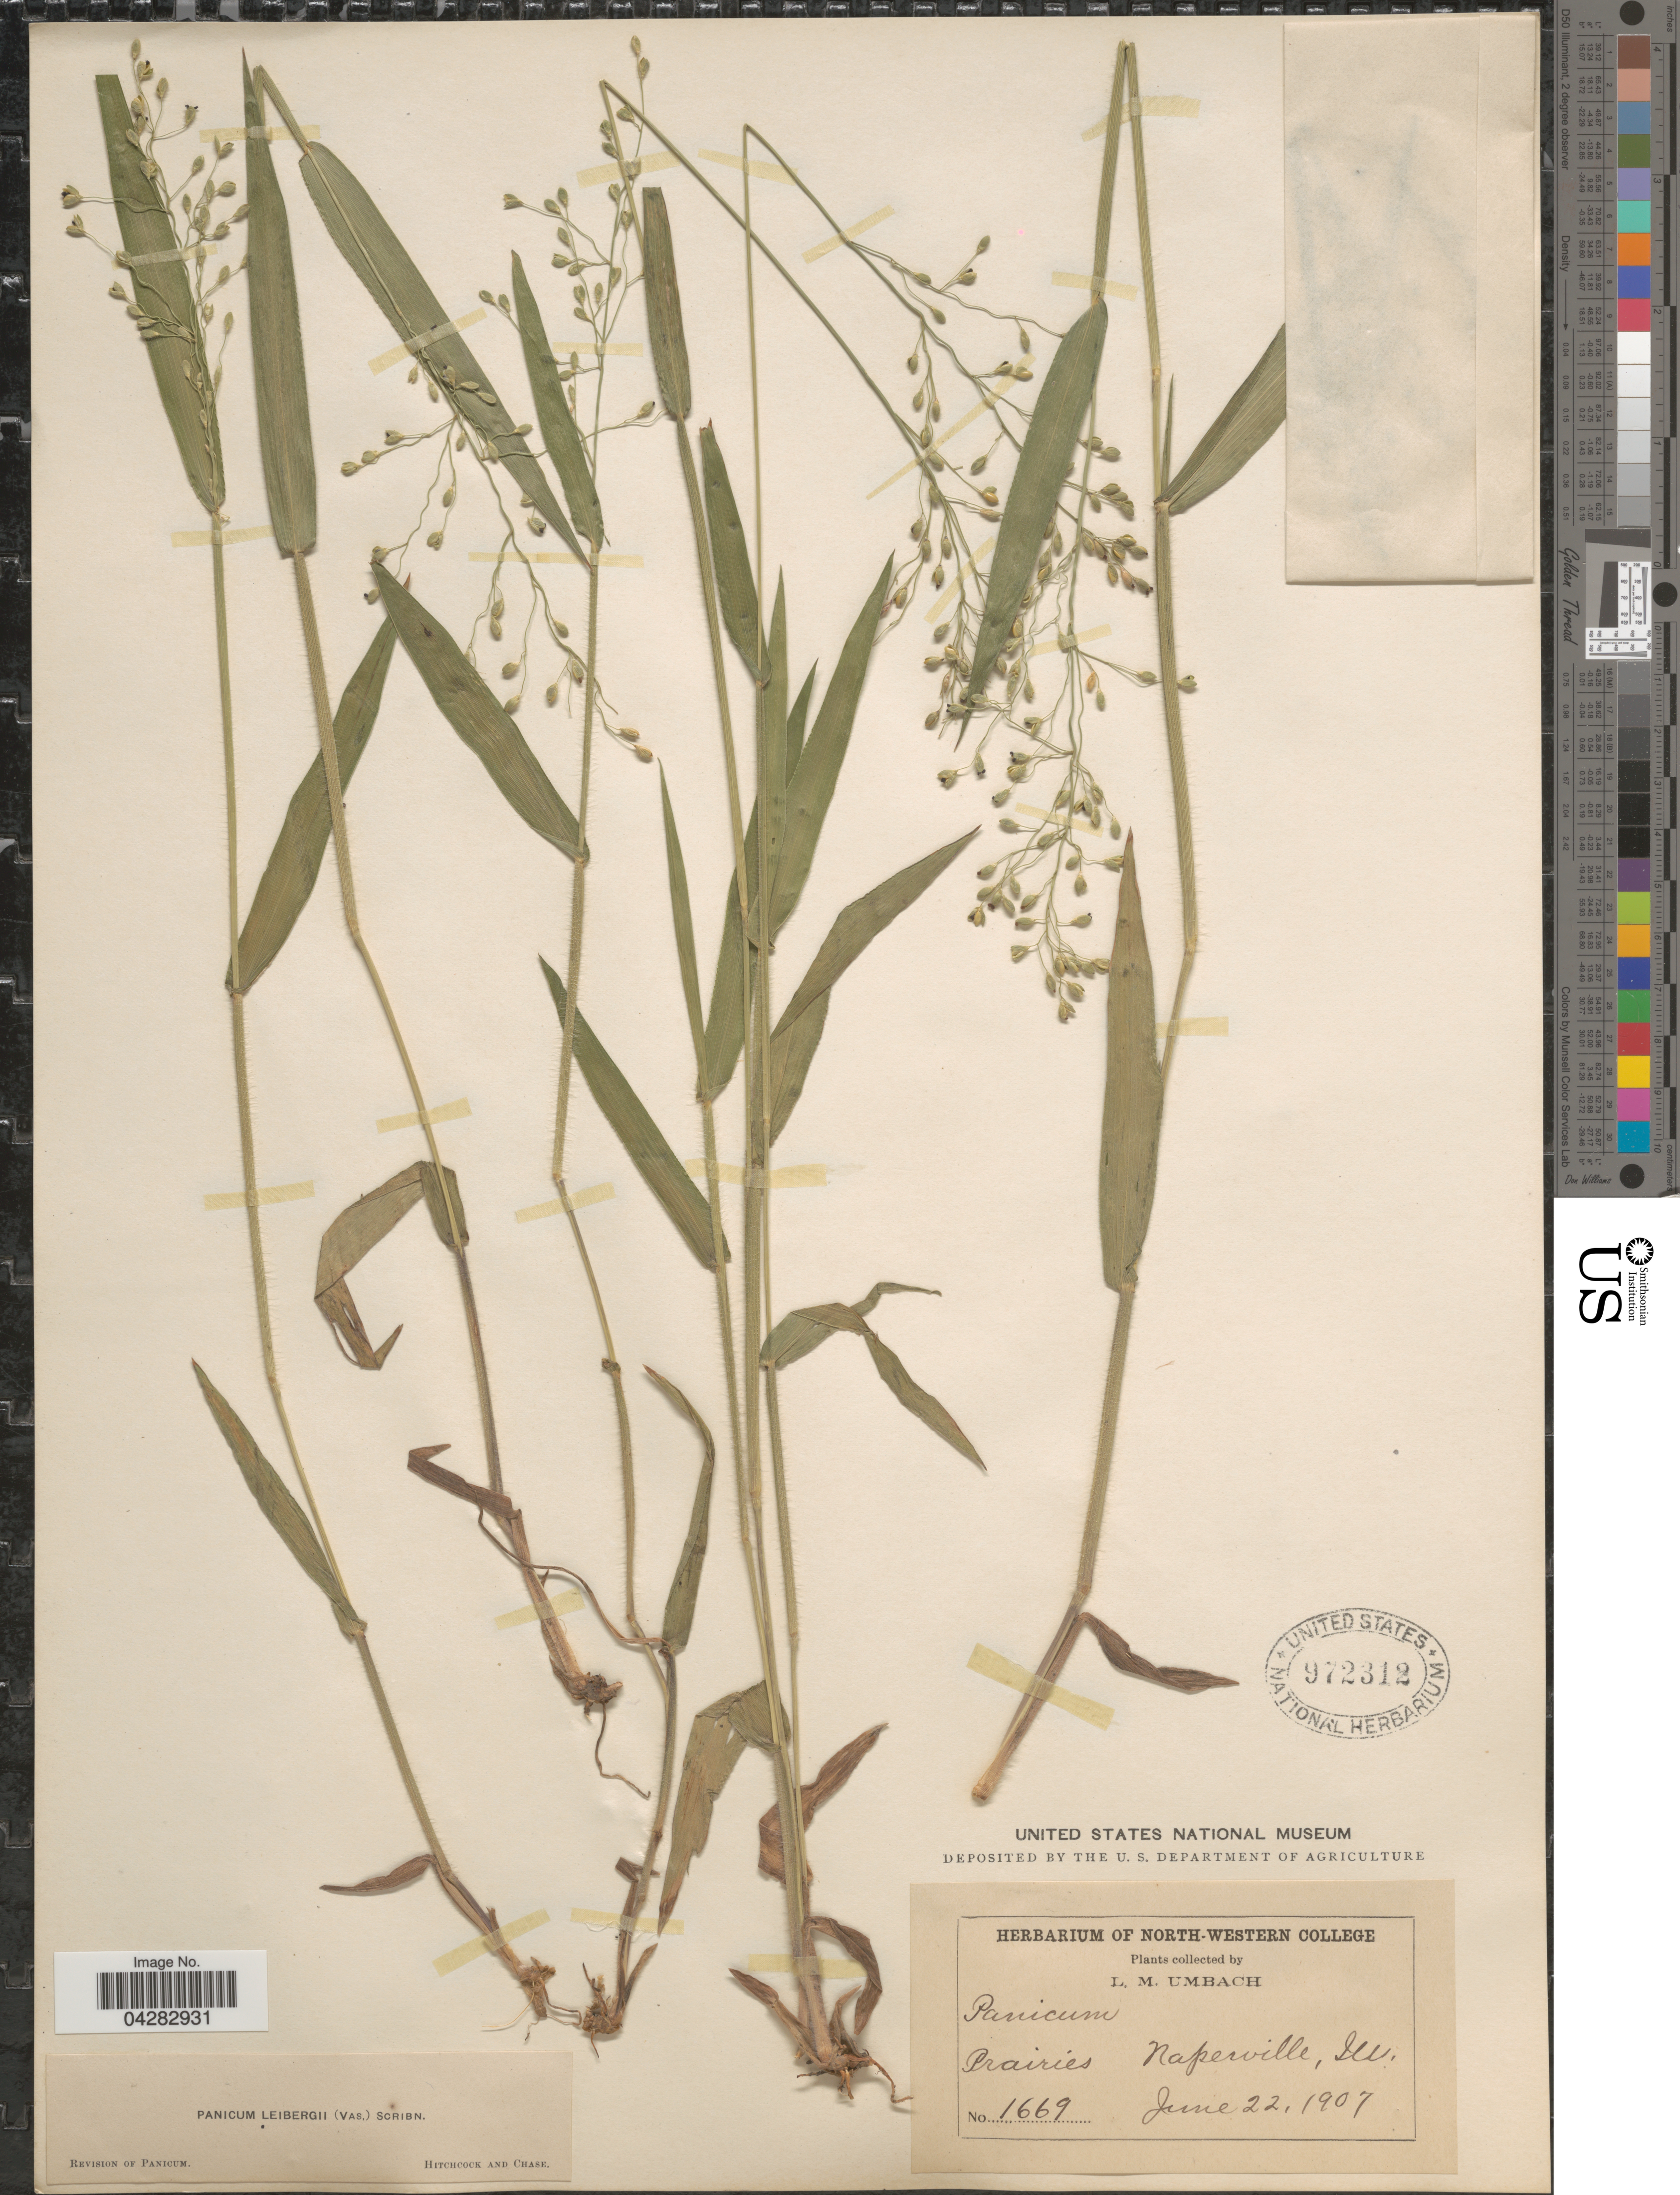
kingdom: Plantae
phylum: Tracheophyta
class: Liliopsida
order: Poales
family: Poaceae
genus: Dichanthelium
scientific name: Dichanthelium leibergii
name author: (Vasey) Gould & C.A. Clark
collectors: L. M. Umbach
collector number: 1669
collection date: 1907-06-22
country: United States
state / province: Illinois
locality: Prairies. Naperville.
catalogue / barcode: US 972312